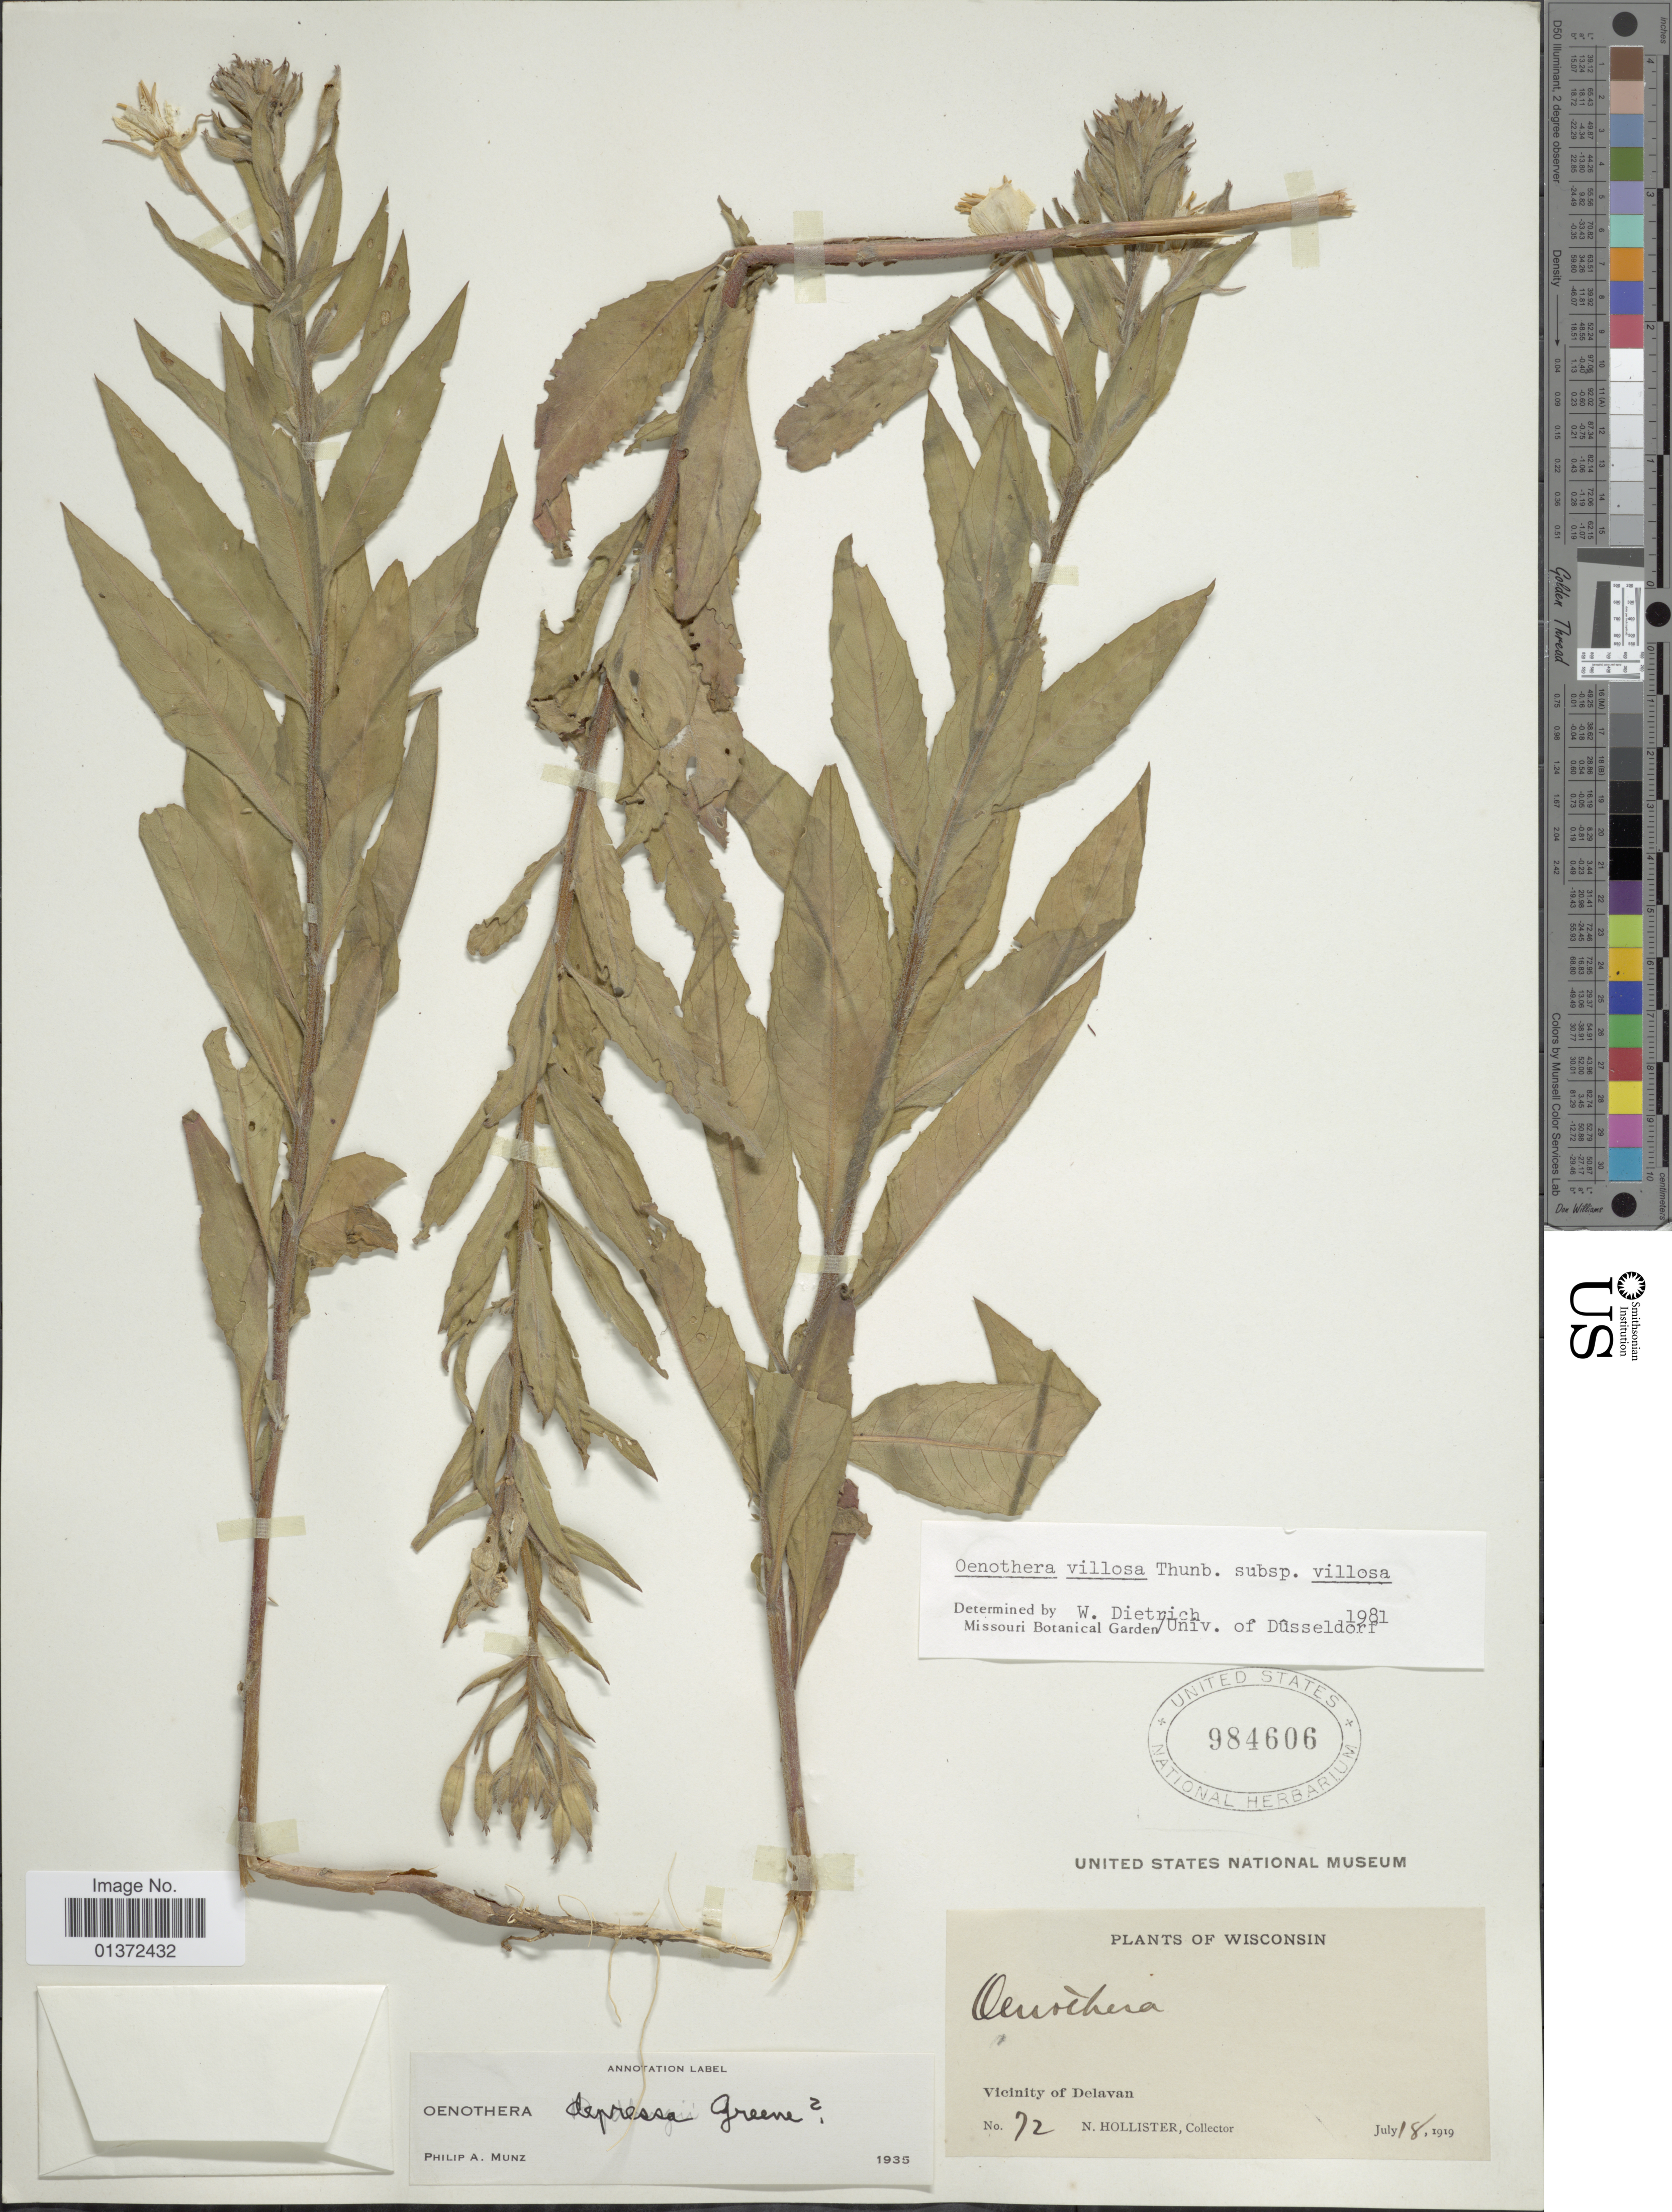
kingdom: Plantae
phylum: Tracheophyta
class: Magnoliopsida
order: Myrtales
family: Onagraceae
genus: Oenothera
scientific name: Oenothera villosa subsp. villosa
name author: Thunb.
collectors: N. Hollister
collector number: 72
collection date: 1919-07-18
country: United States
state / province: Wisconsin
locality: Vicinity of Delavan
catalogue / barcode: US 984606